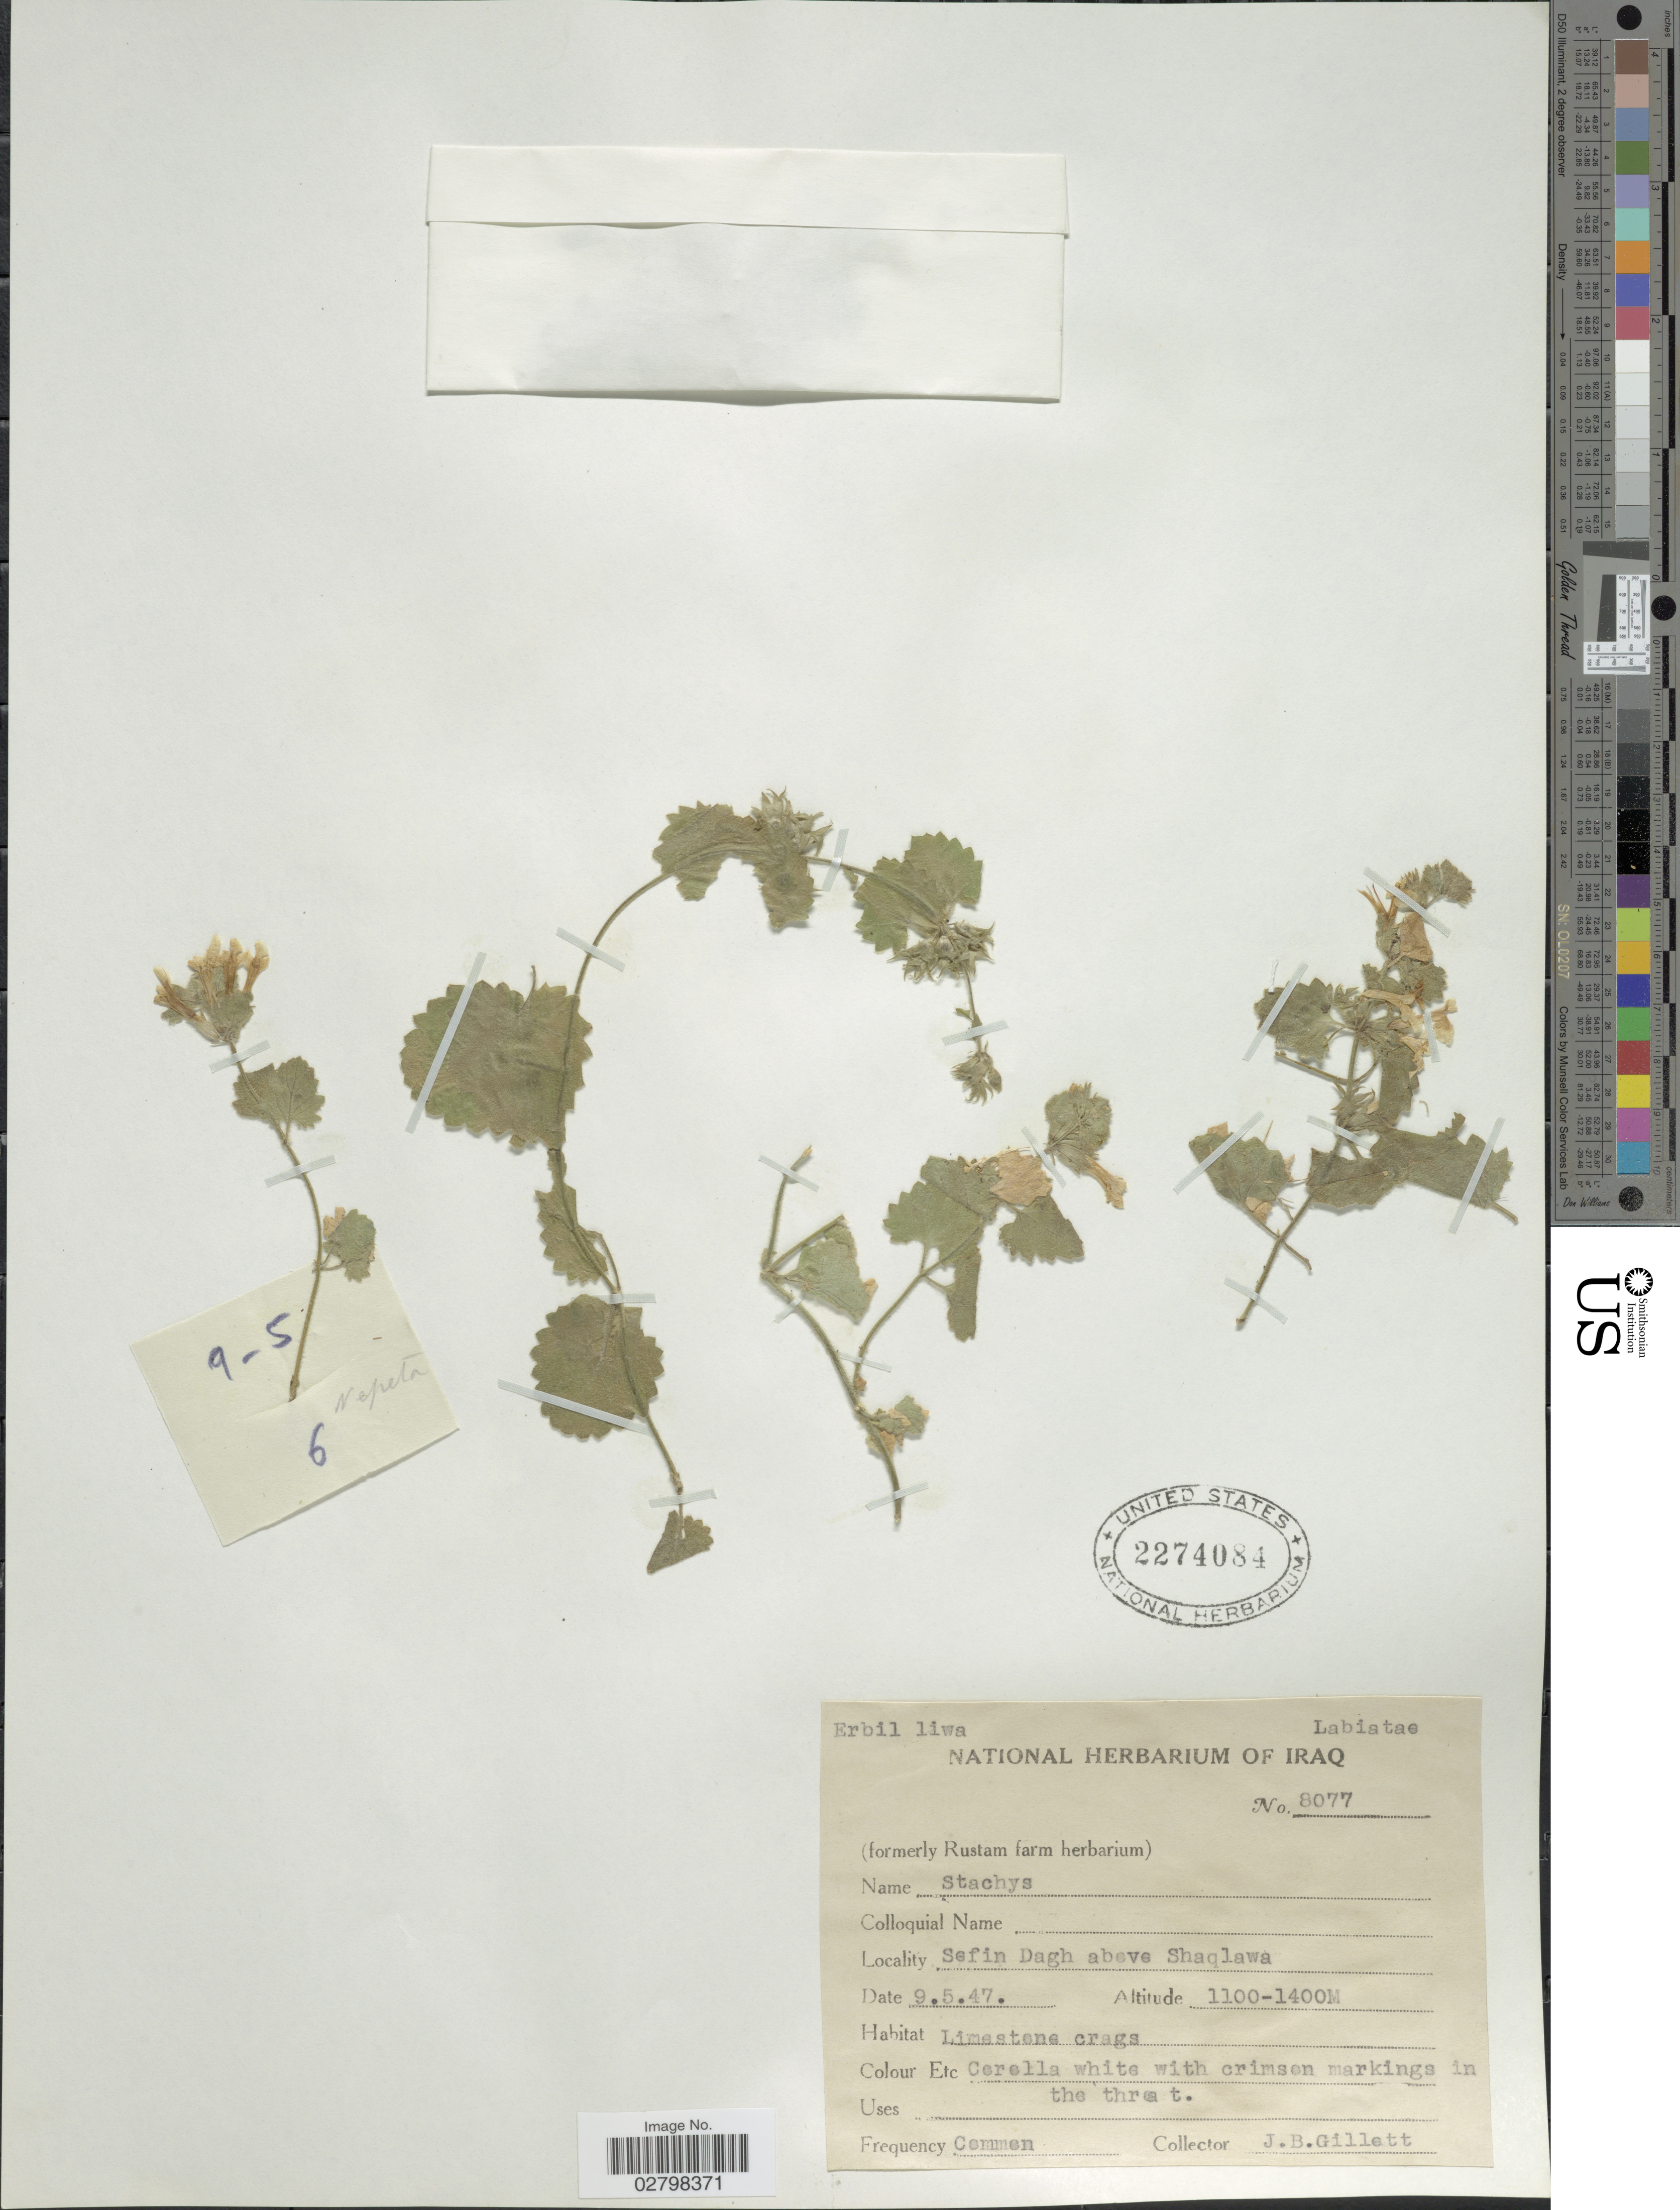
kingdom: Plantae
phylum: Tracheophyta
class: Magnoliopsida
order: Lamiales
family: Lamiaceae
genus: Stachys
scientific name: Stachys sp.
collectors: J. B. Gillett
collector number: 8077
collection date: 1947-05-09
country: Iraq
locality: Sefin Dagh above Shaqlawa. Erbil liwa.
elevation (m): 1100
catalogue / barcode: US 2274084